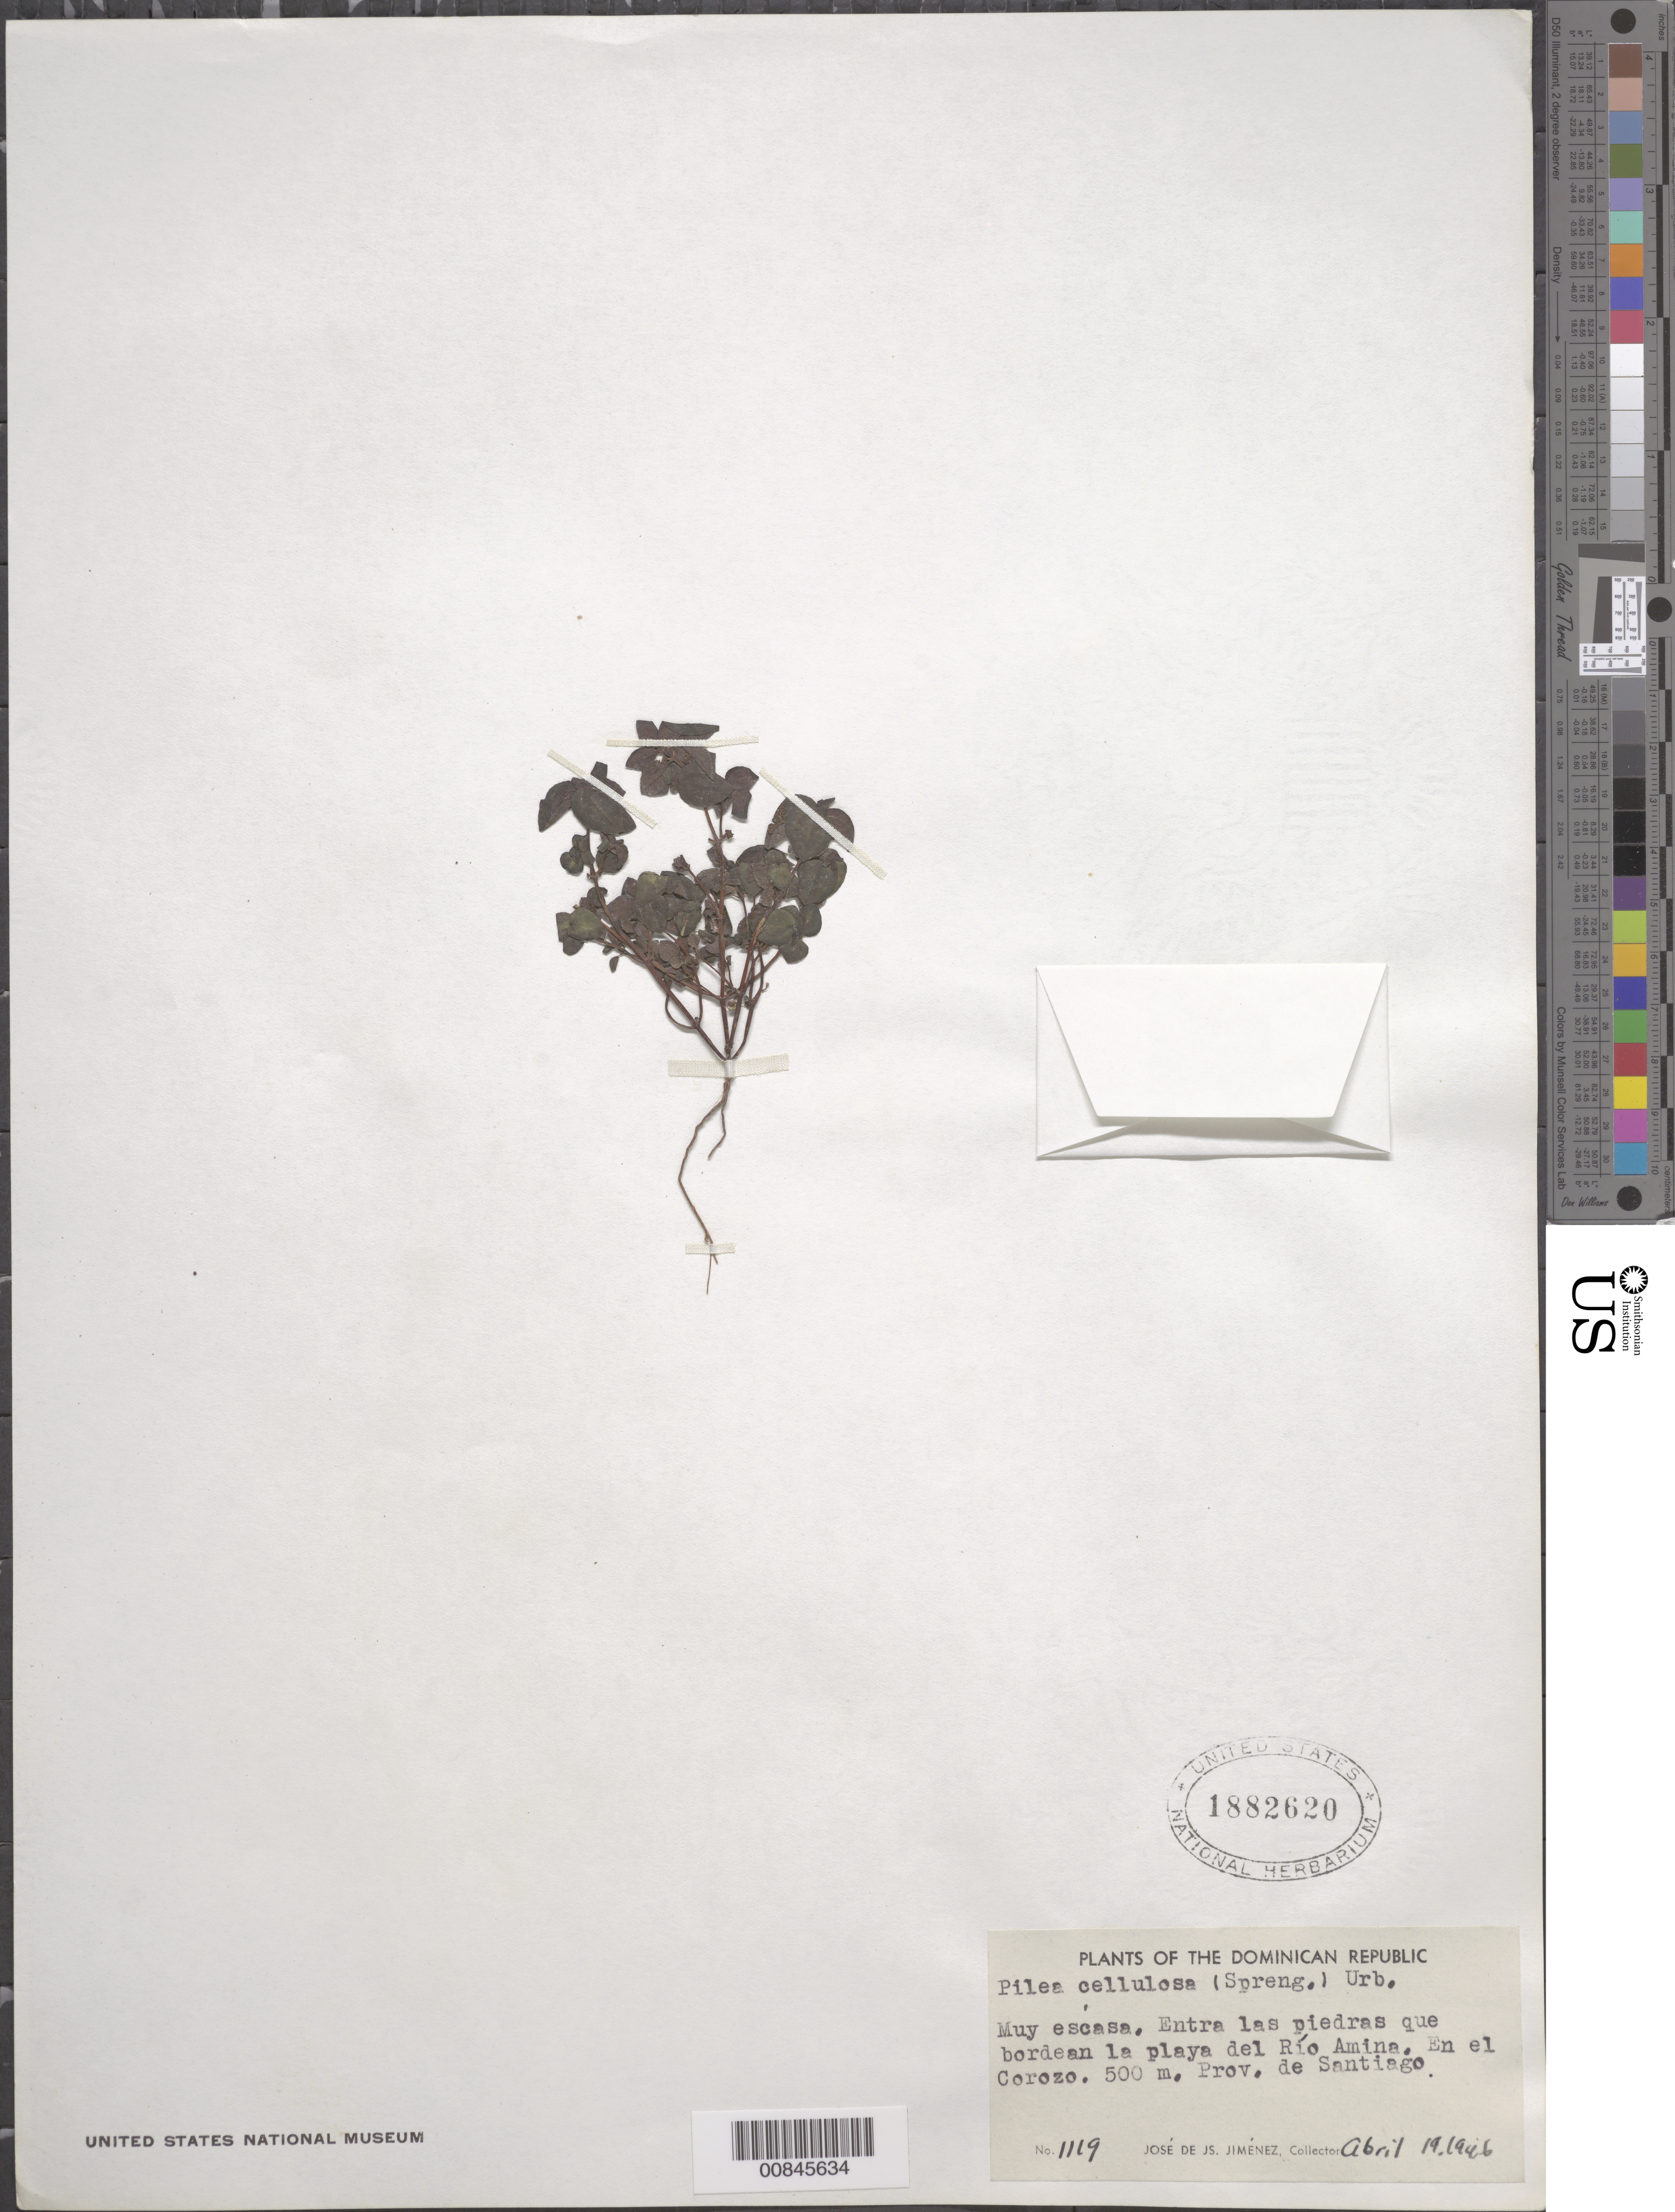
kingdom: Plantae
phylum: Tracheophyta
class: Magnoliopsida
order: Rosales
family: Urticaceae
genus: Pilea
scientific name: Pilea cellulosa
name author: Urb.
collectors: J. J. Jiménez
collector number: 1119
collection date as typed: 19 Apr 1946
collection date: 1946-04-19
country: Dominican Republic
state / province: Santiago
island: Hispaniola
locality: Playa del Río Amina, en el Corozo.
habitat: Entre las piedras que bordean la playa.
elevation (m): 500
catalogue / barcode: US 1882620